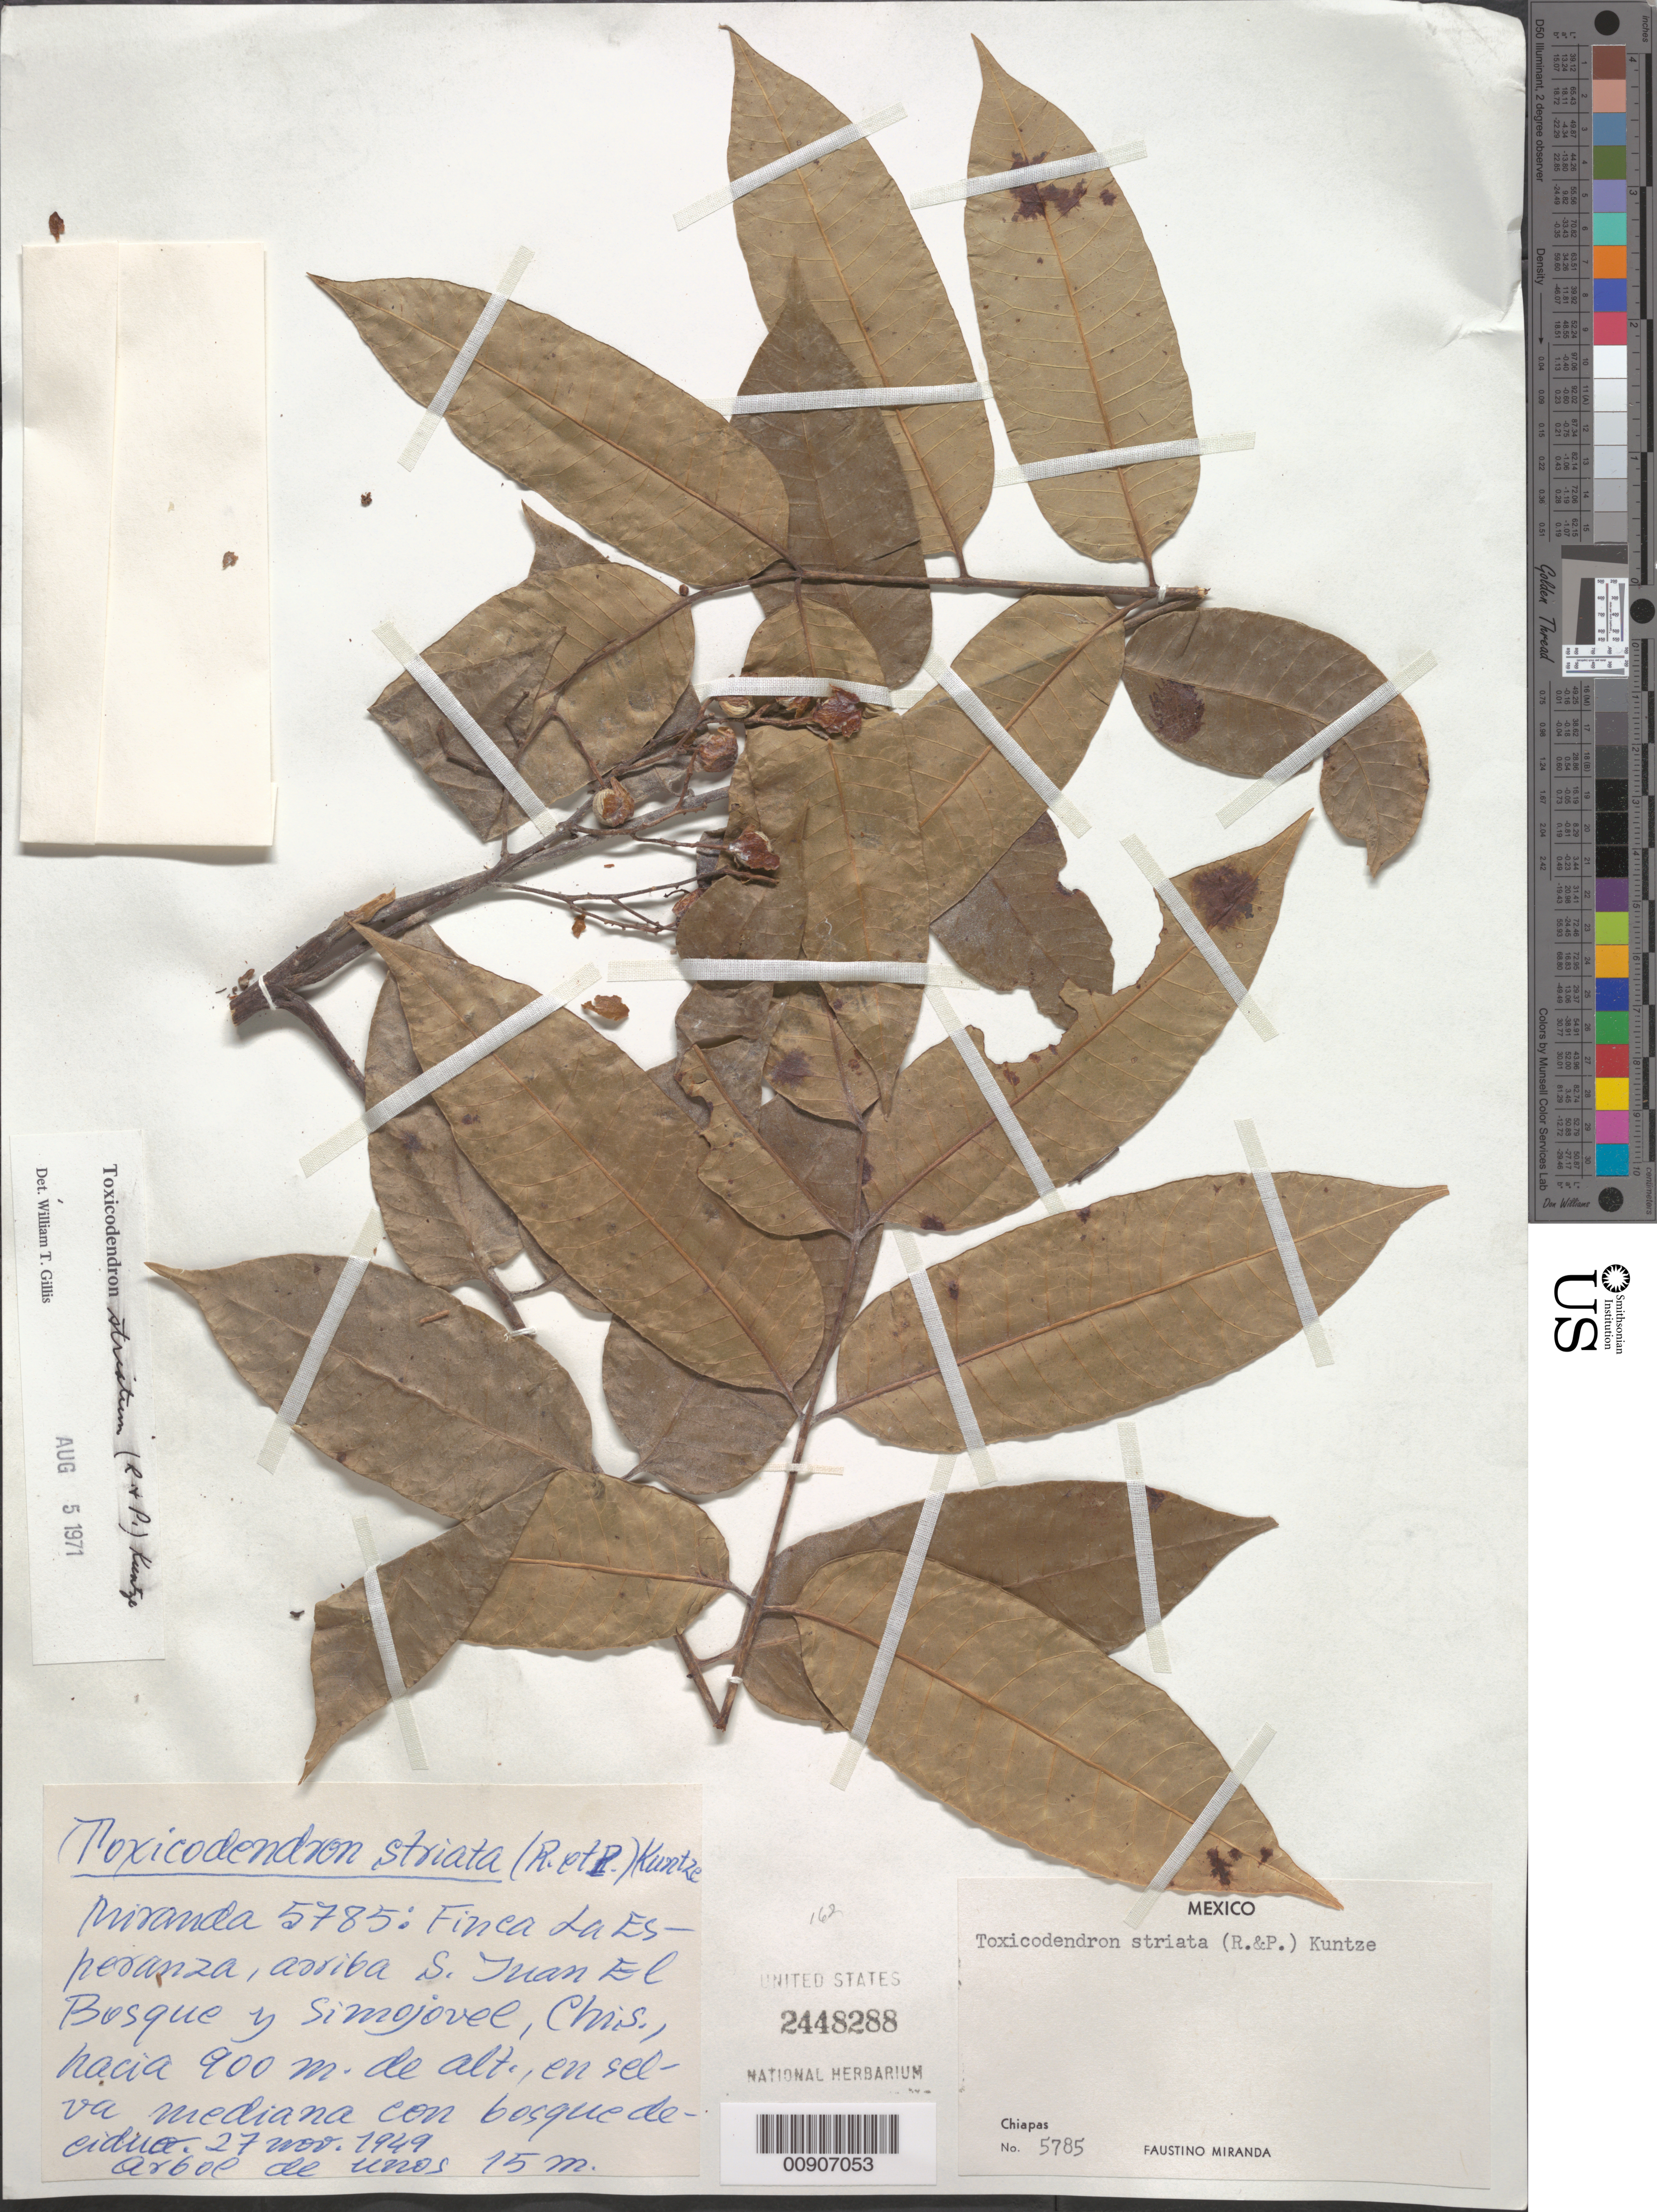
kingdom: Plantae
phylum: Tracheophyta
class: Magnoliopsida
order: Sapindales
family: Anacardiaceae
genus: Toxicodendron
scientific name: Toxicodendron striatum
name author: (Ruiz & Pav.) Kuntze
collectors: Miranda G., F.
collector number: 5785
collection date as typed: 27 Nov 1949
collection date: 1949-11-27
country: Mexico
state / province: Chiapas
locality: Finca La Esperanza, arriba S. Juan El Bosque y Simojovel, Chiapas.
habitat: En selva mediana con bosque deciduo.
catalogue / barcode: US 2448288